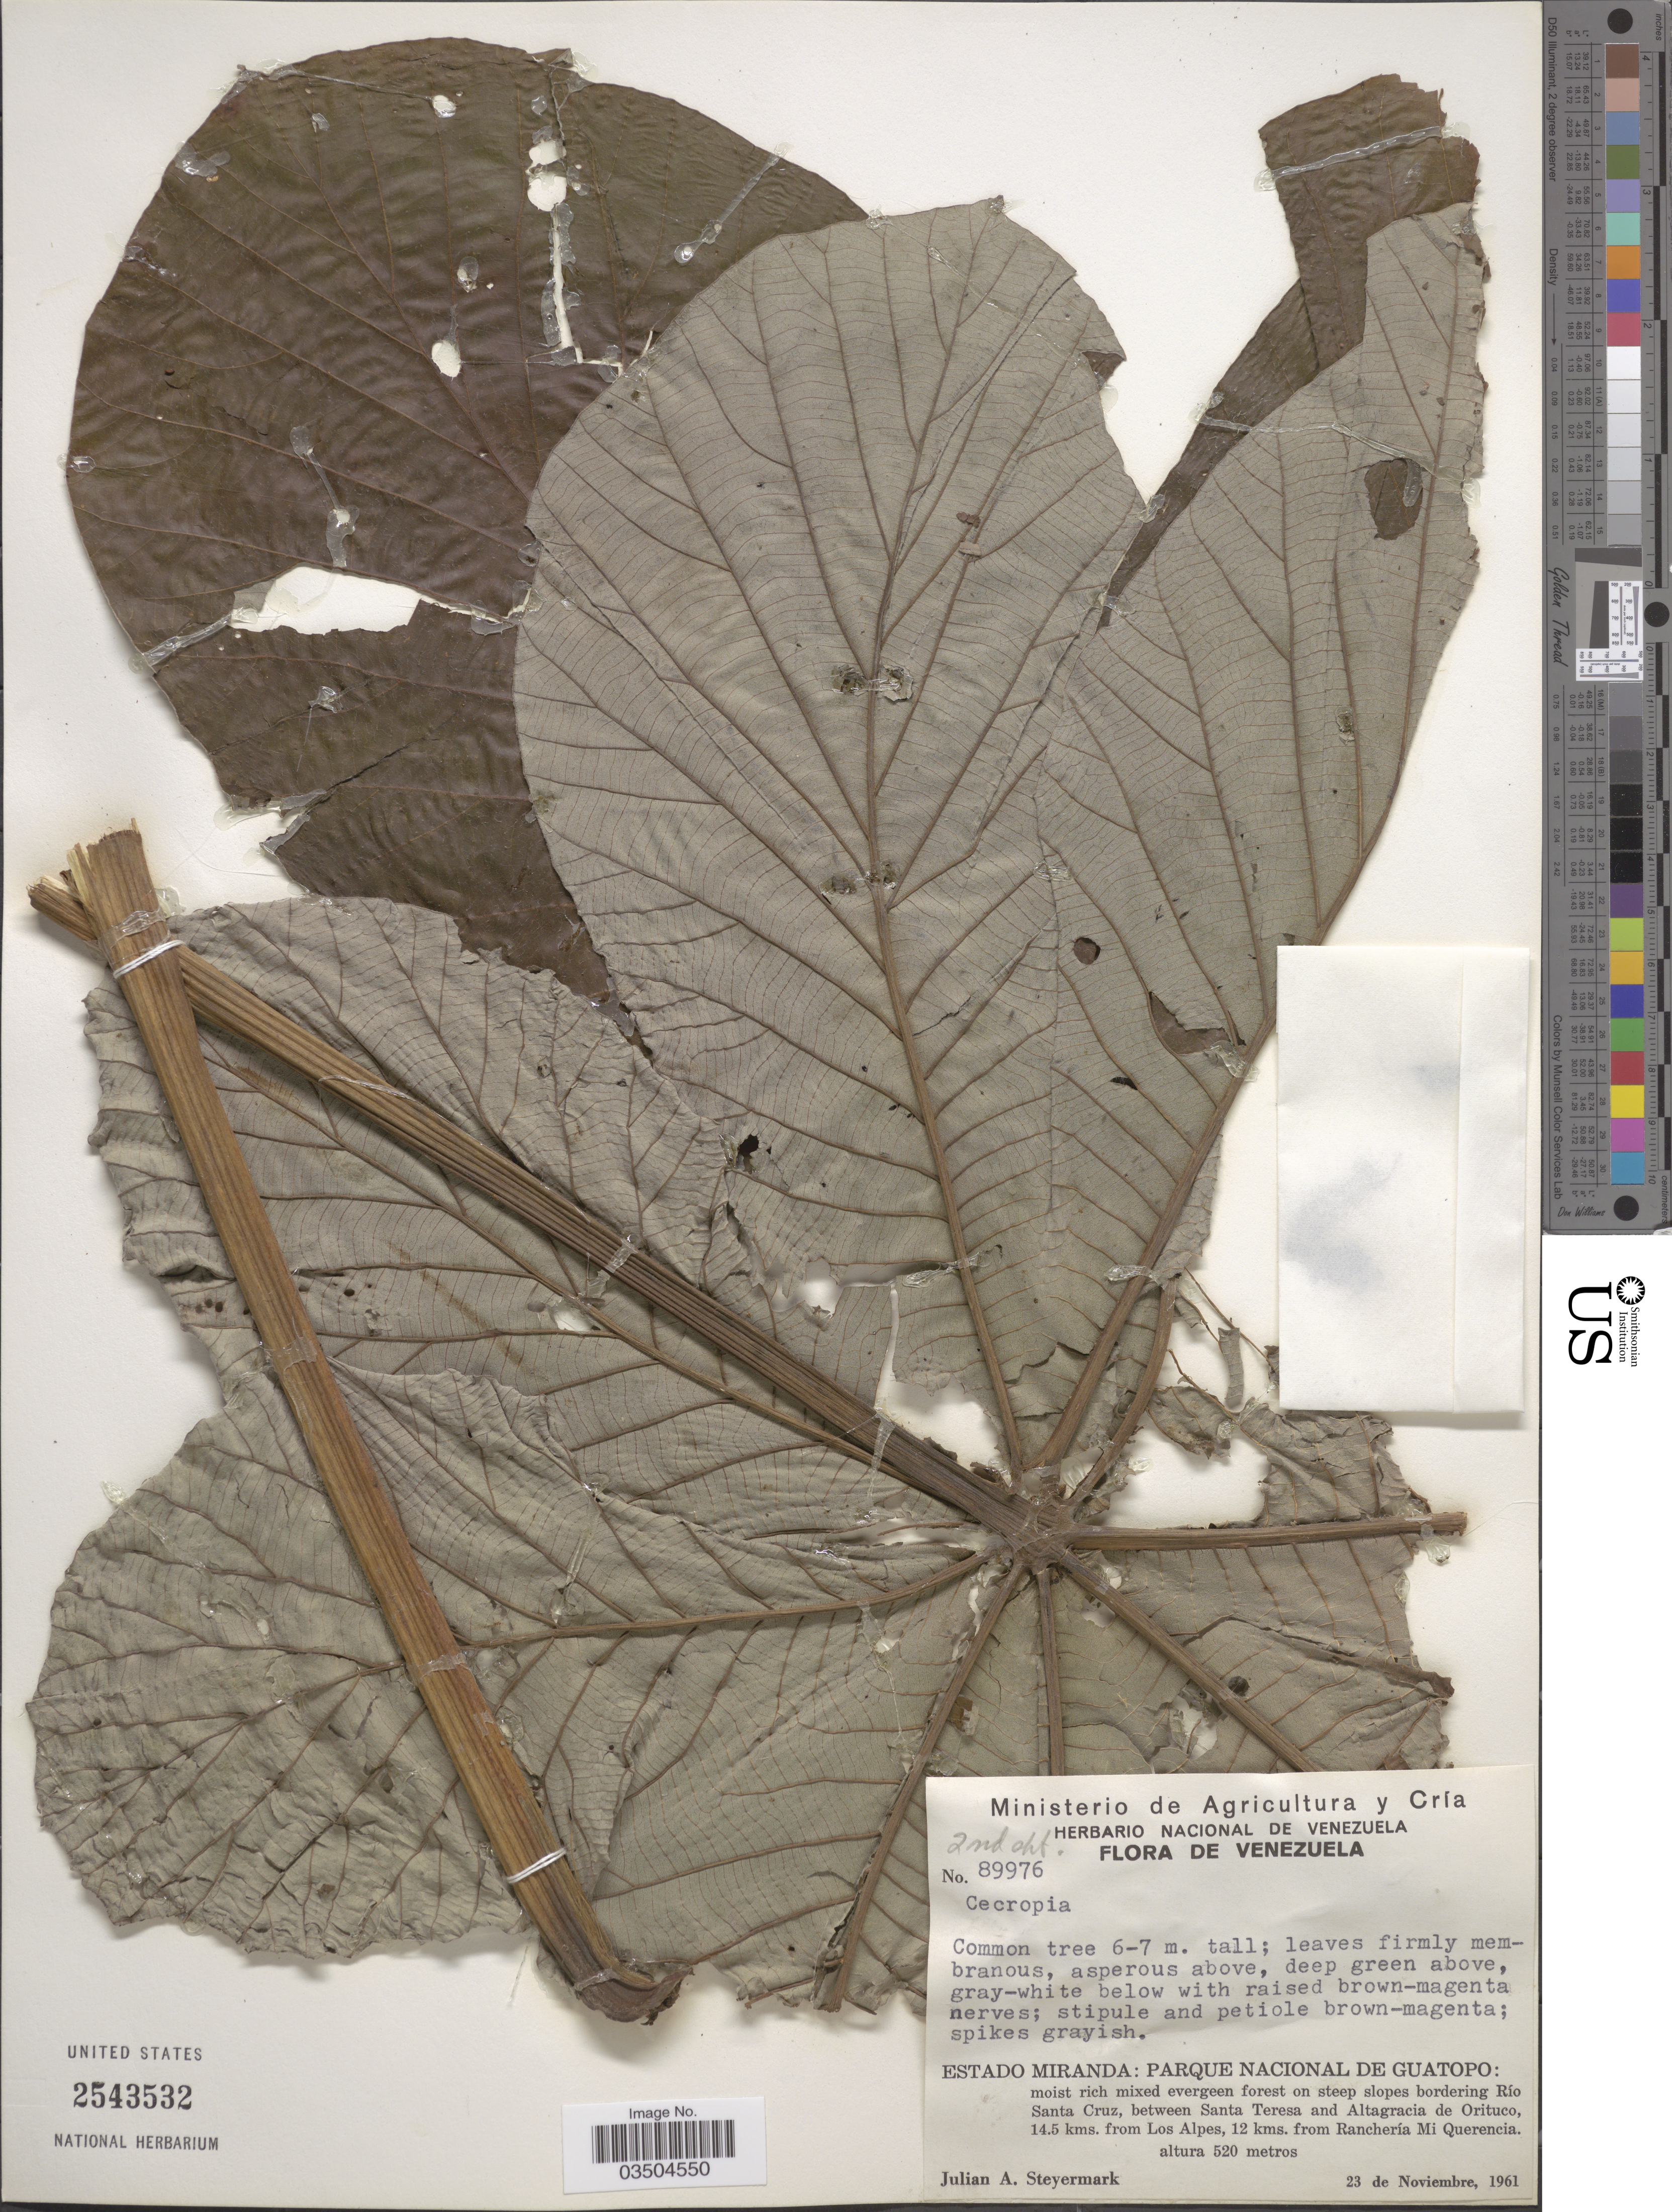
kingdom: Plantae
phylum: Tracheophyta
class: Magnoliopsida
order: Rosales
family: Urticaceae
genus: Cecropia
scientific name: Cecropia peltata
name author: L.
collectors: J. Steyermark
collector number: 89976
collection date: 1961-11-23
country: Venezuela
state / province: Miranda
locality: Parque Nacional de Guatopo: moist rich mixed evergreen forest on steep slopes bordering Río Santa Cruz, between Santa Teresa and Altagracia de Orituco, 14.5 kms. from Los Alpes, 12 kms. from Ranchería Mi Querencia.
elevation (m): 520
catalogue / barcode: US 2543532